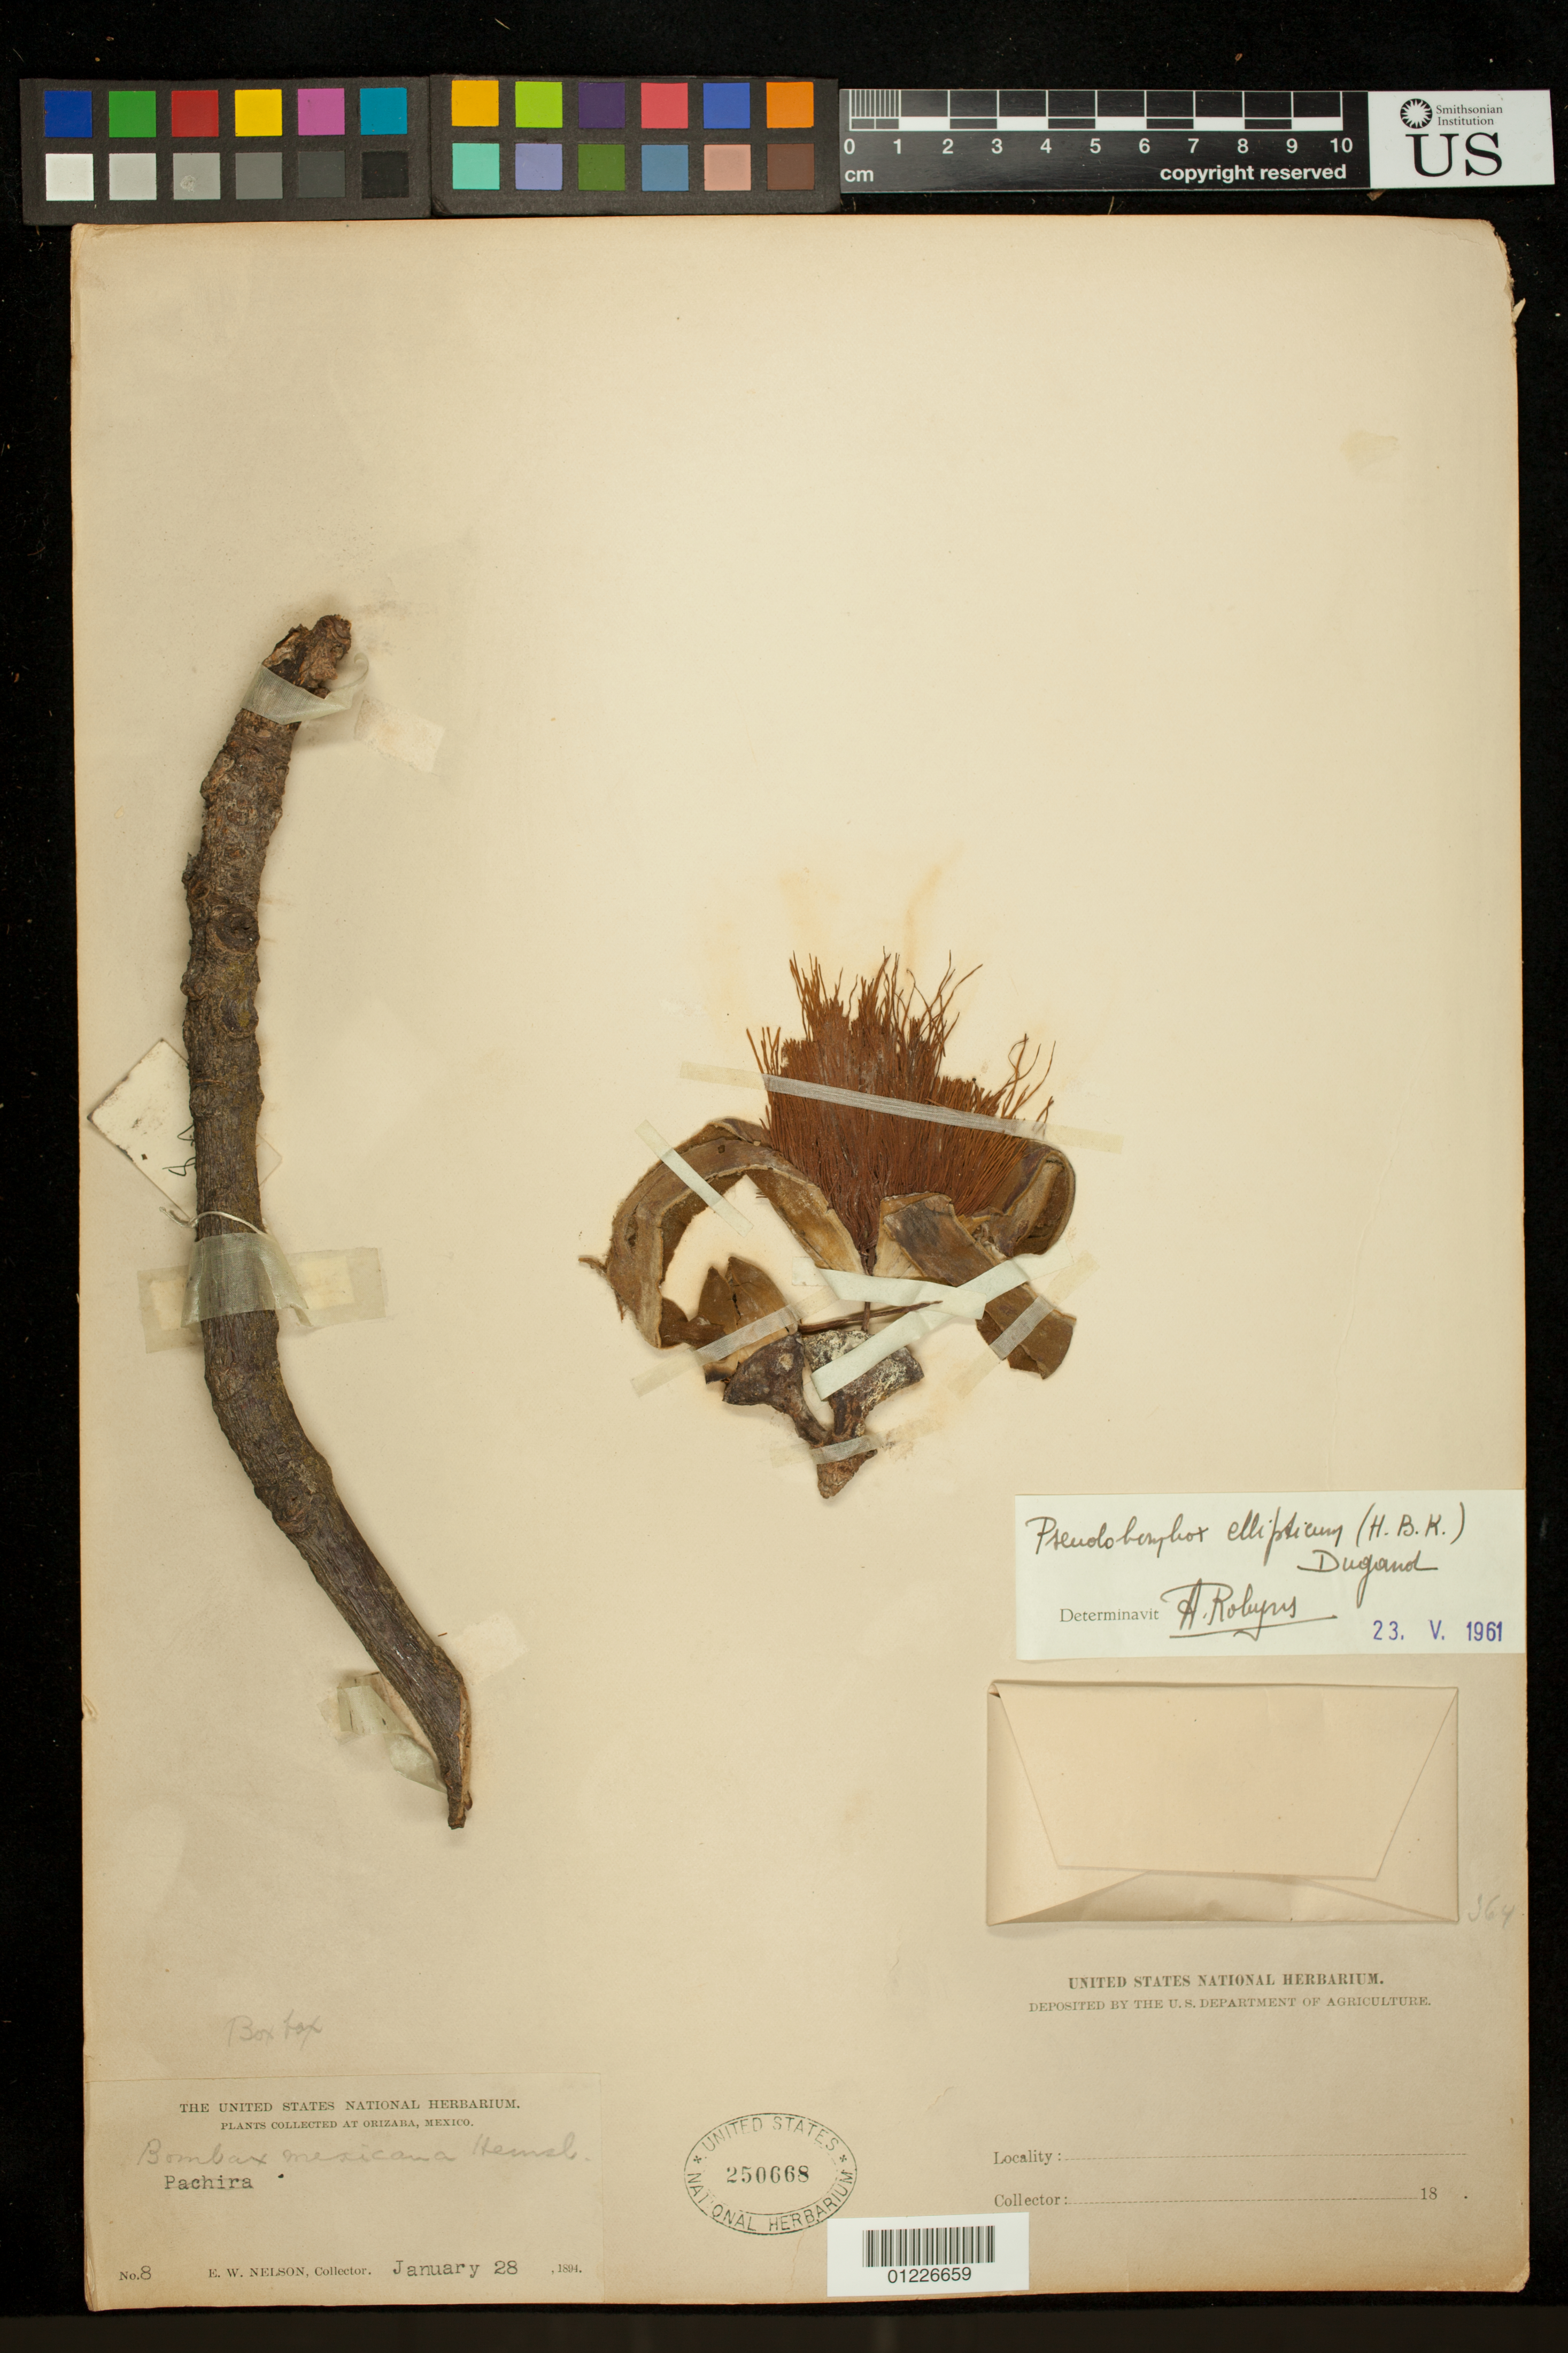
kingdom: Plantae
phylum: Tracheophyta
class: Magnoliopsida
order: Malvales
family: Malvaceae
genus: Pseudobombax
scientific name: Pseudobombax ellipticum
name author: (Kunth) Dugand G.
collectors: E. W. Nelson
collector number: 8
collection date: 1894-01-28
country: Mexico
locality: Orizaba. Bombax Mexicana Hemal.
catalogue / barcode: US 250668